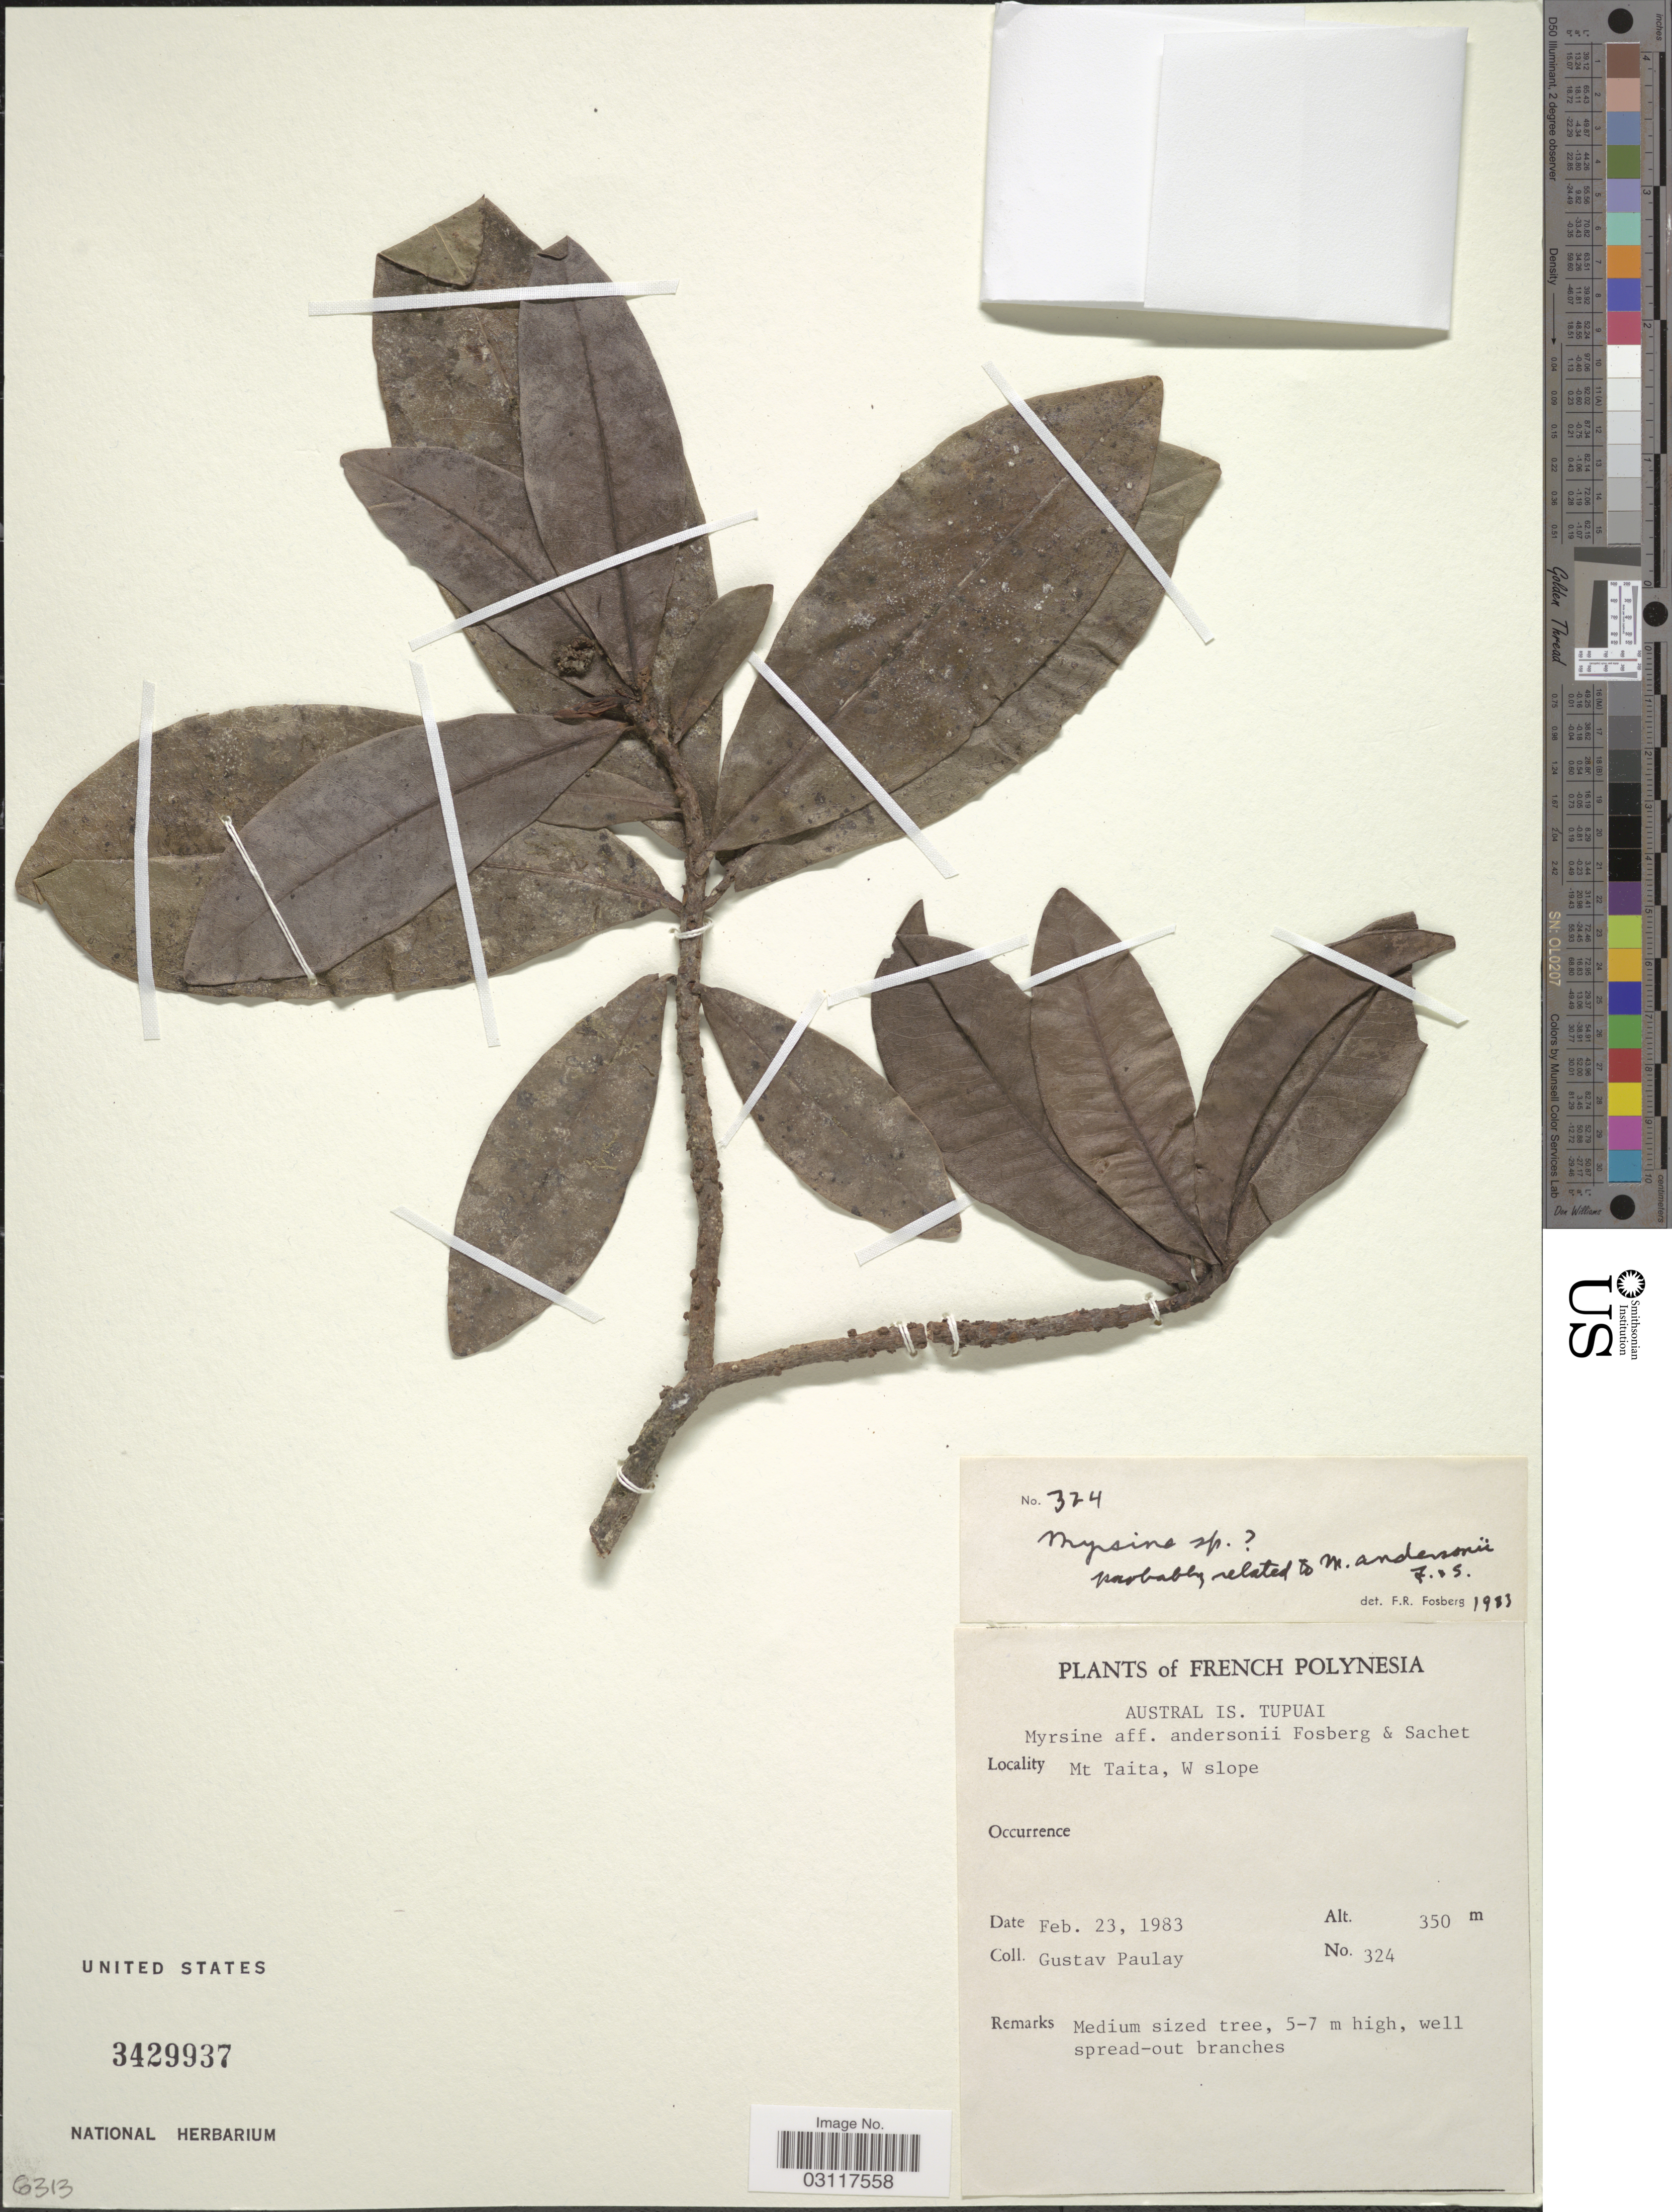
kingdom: Plantae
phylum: Tracheophyta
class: Magnoliopsida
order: Ericales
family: Primulaceae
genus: Myrsine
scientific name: Myrsine sp.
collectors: G. Paulay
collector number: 324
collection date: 1983-02-23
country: French Polynesia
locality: Austral Is., Tupuai, Mt Taita, W slope.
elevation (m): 350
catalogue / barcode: US 3429937